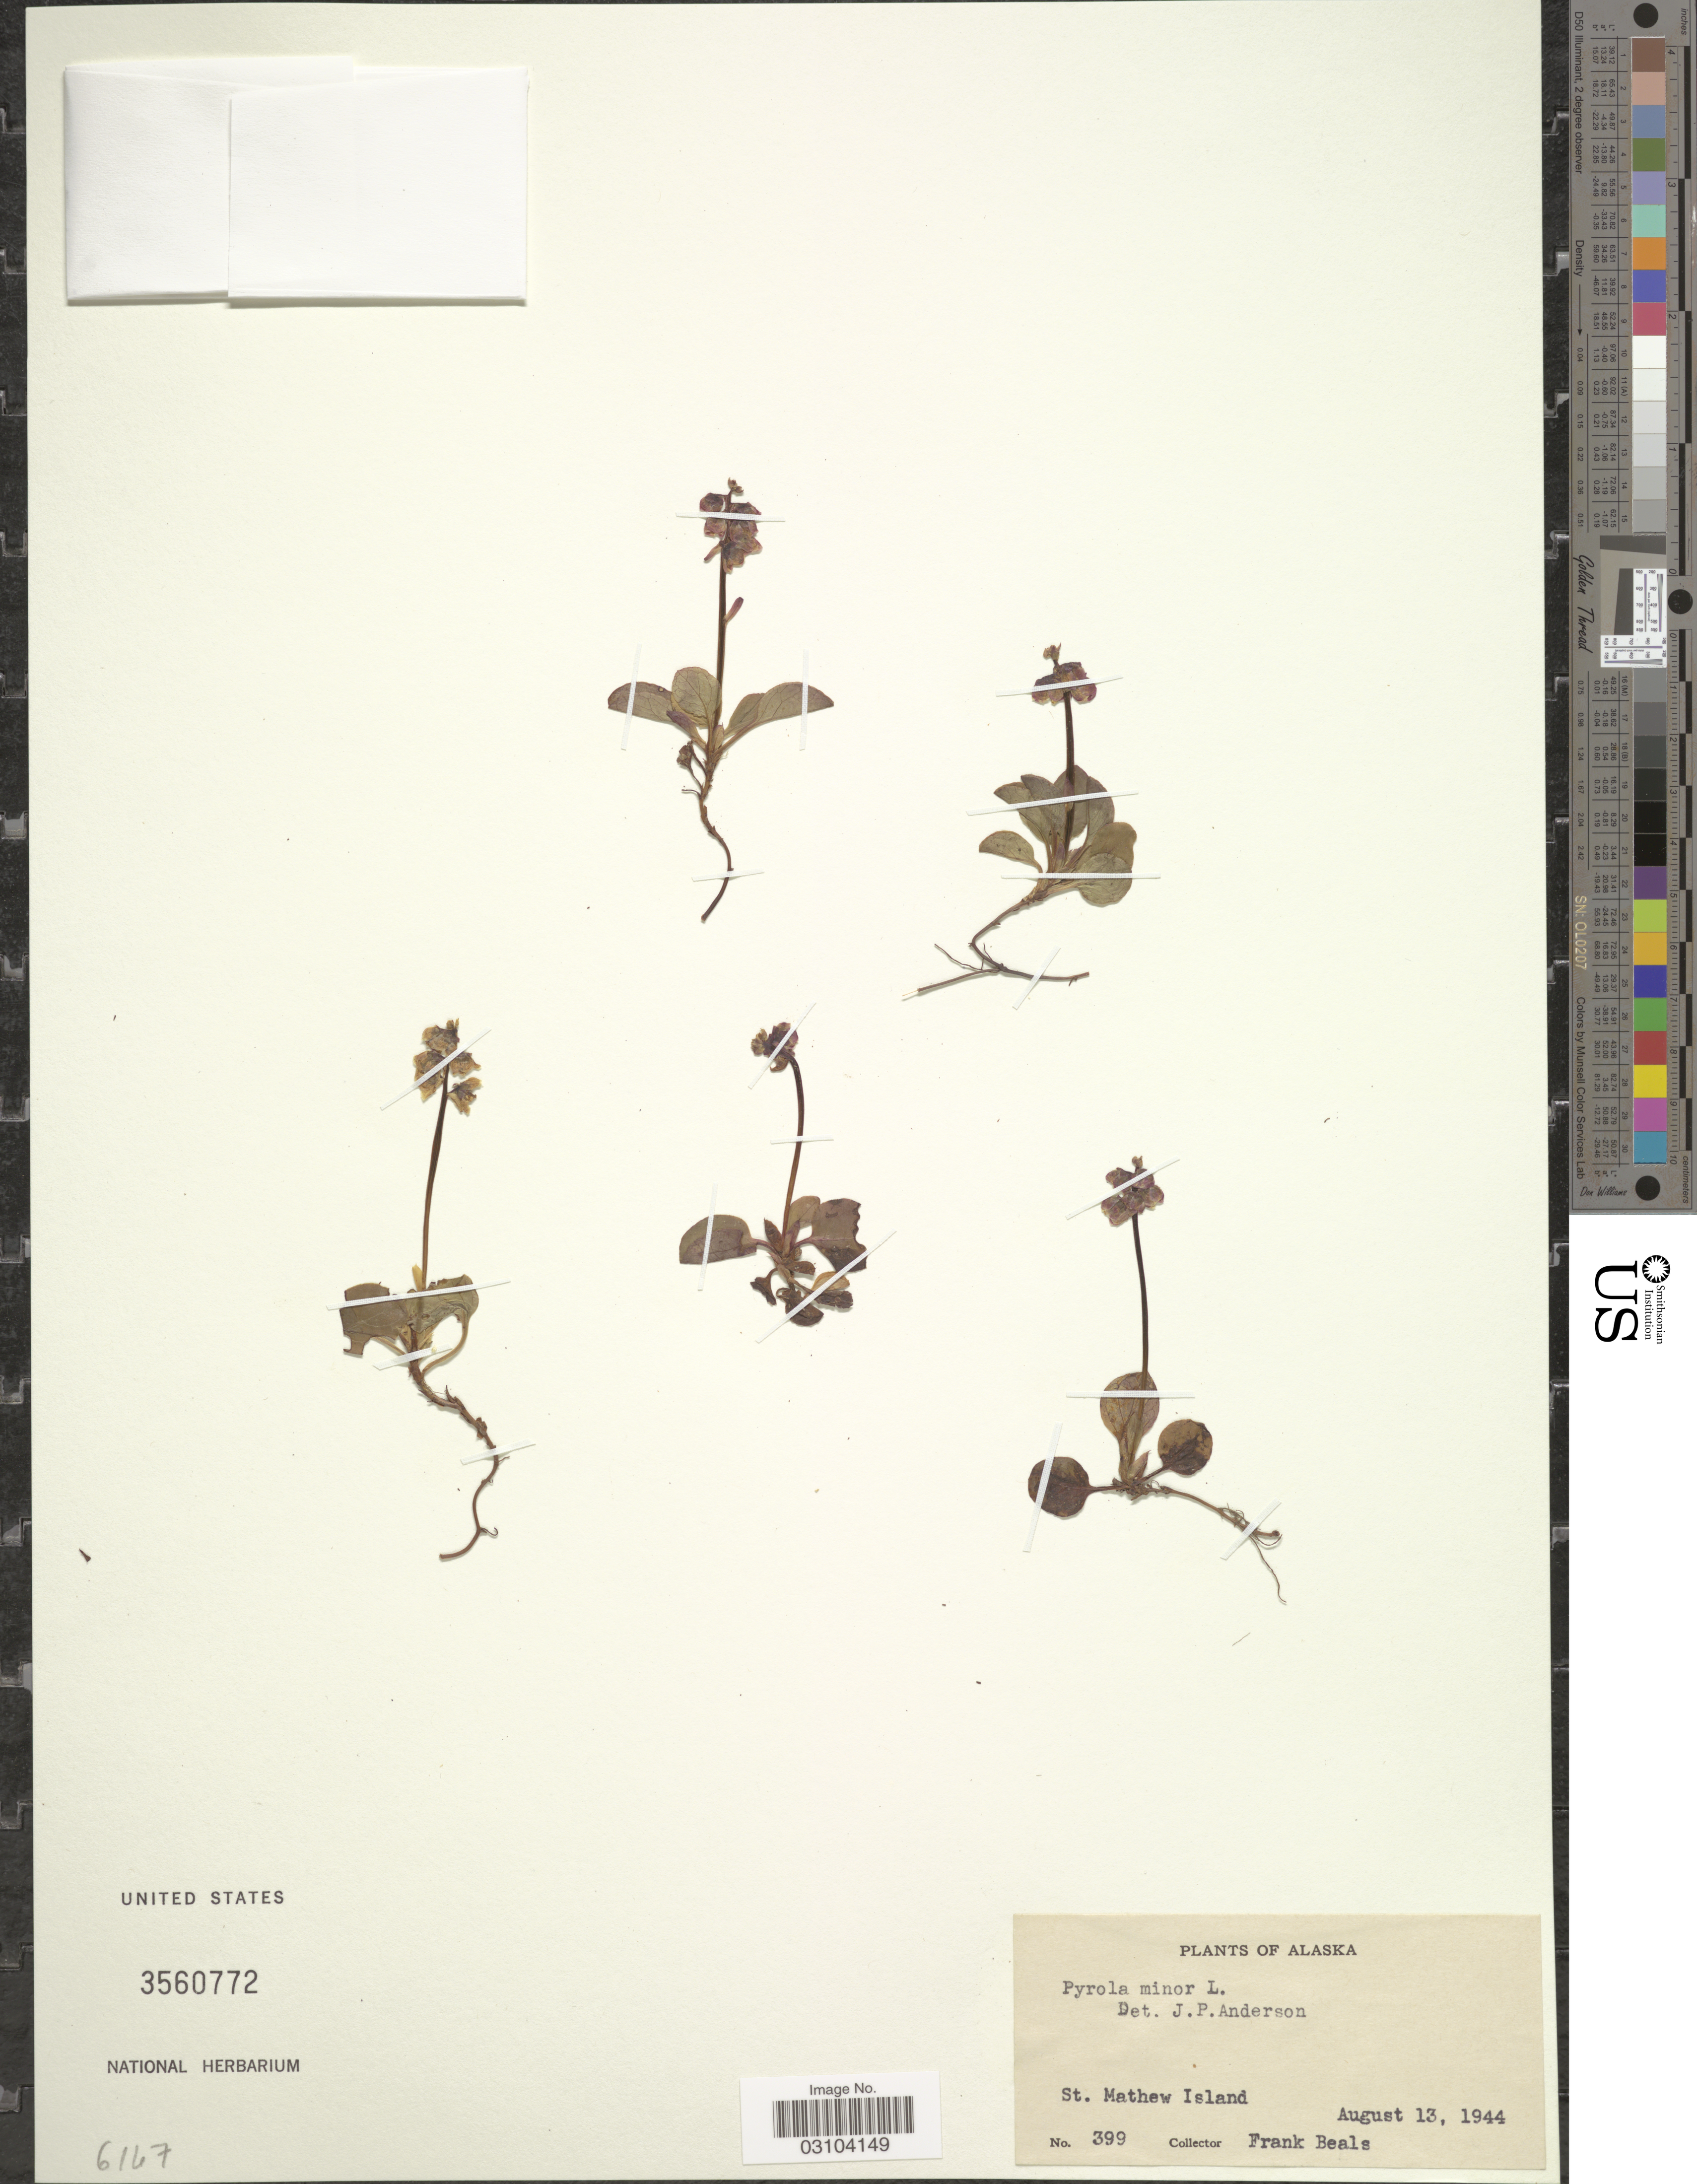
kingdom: Plantae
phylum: Tracheophyta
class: Magnoliopsida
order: Ericales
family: Ericaceae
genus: Pyrola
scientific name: Pyrola minor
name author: L.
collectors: F. Beals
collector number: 399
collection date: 1944-08-13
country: United States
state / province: Alaska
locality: St. Mathew Island.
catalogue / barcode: US 3560772